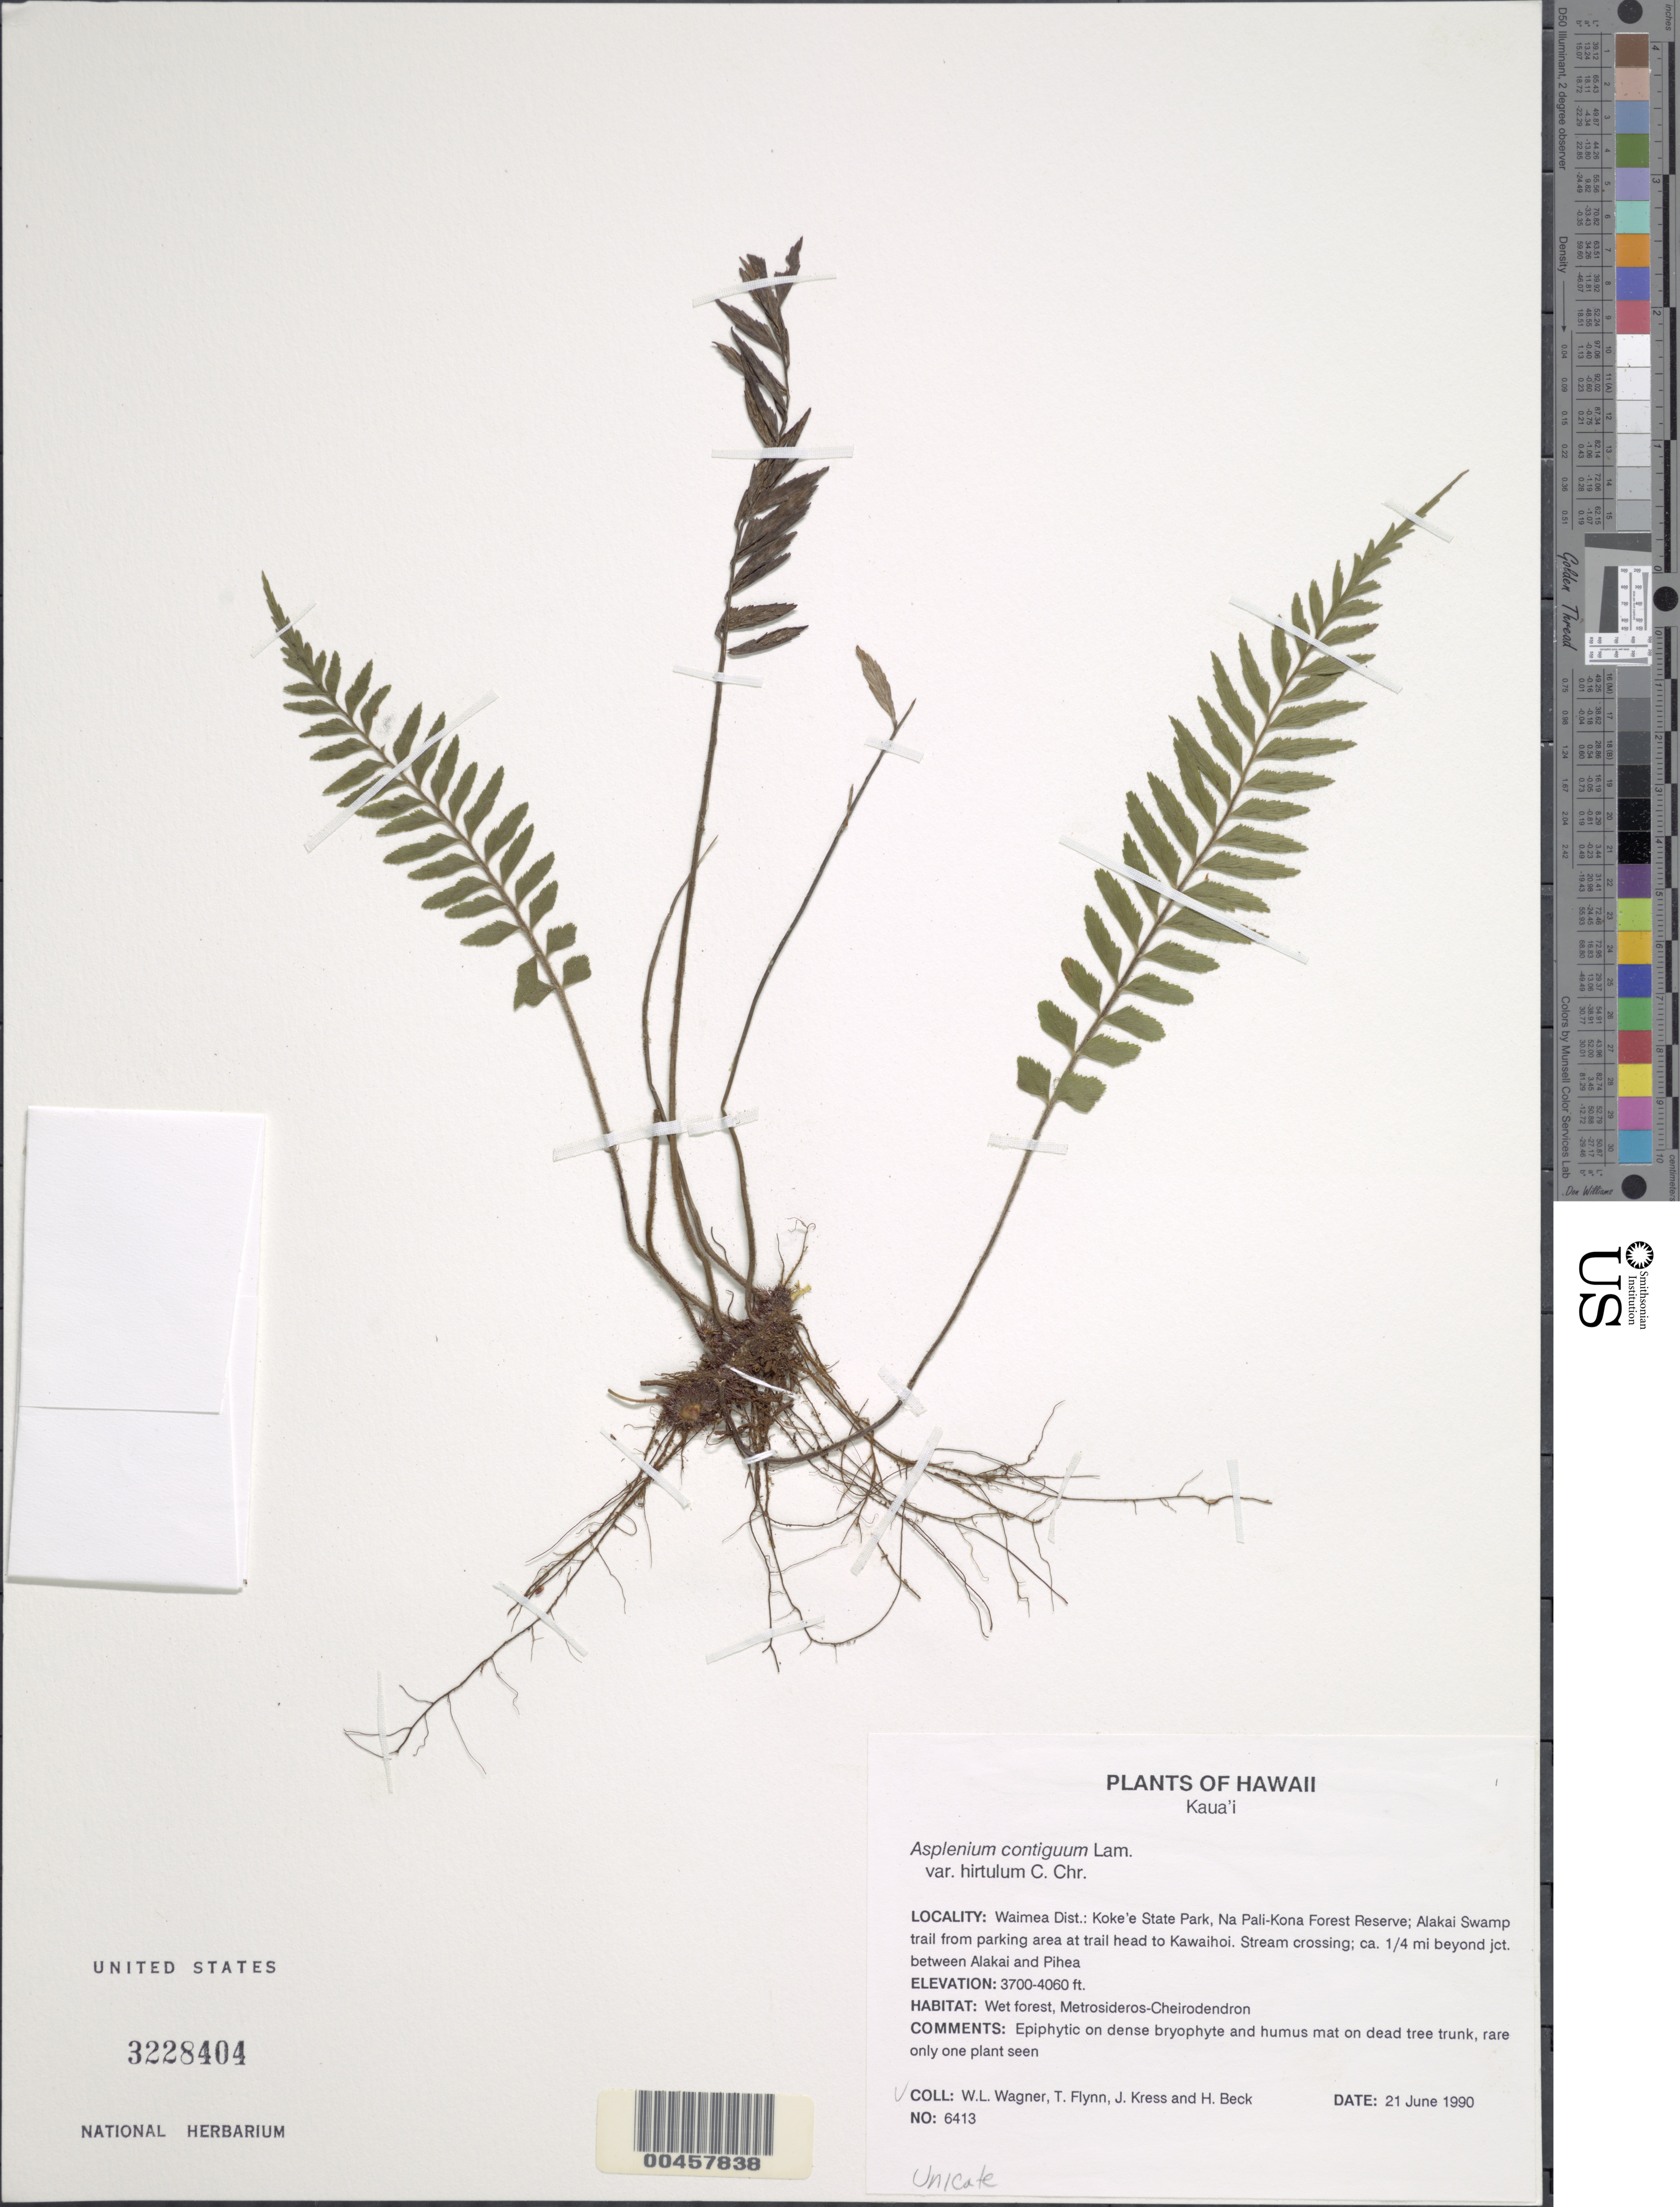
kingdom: Plantae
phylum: Tracheophyta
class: Polypodiopsida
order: Polypodiales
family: Aspleniaceae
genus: Asplenium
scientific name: Asplenium contiguum var. hirtulum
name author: C. Chr.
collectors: W. L. Wagner, T. W. Flynn, W. J. Kress & H. Beck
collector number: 6413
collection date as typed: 21 Jun 1990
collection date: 1990-06-21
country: United States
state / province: Hawaii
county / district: Kauai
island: Kaua'i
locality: Waimea Dist.: Koke'e State Park, Na Pali-Kona For. Res.; Alakai Swamp trail from parking area at trail head to Kawaihoi. Stre...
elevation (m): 1128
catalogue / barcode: US 3228404